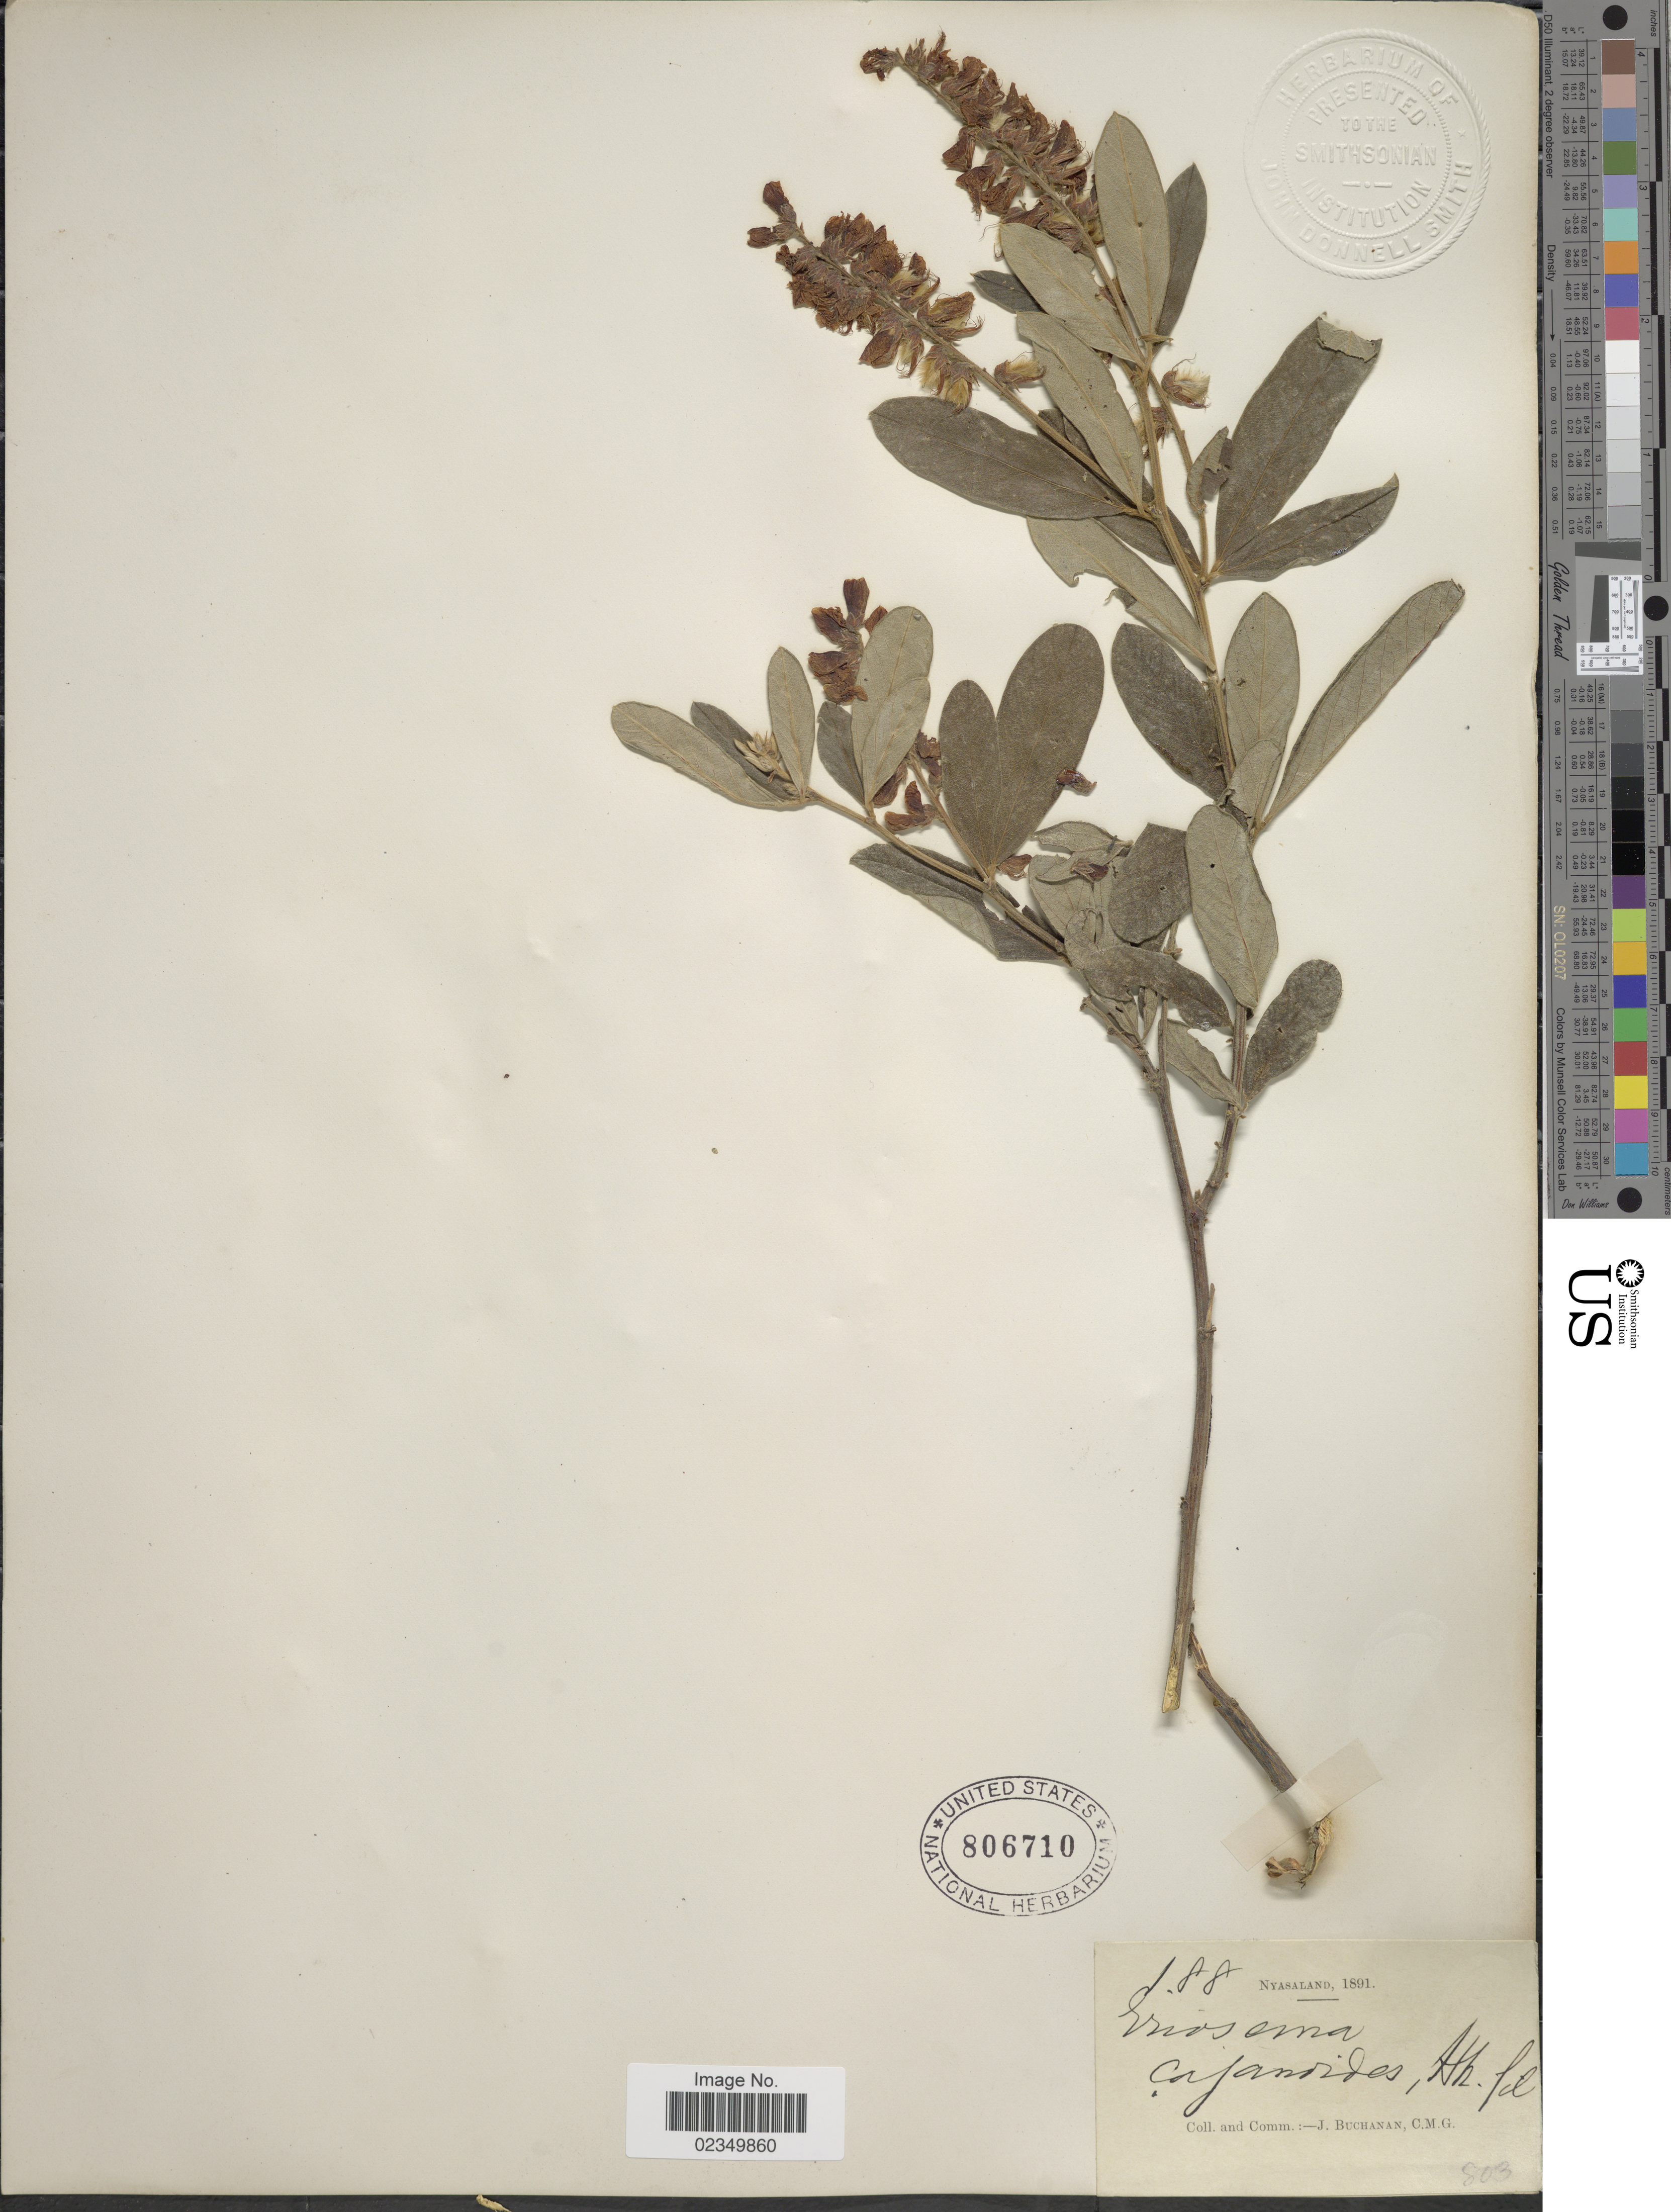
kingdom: Plantae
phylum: Tracheophyta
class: Magnoliopsida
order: Fabales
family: Fabaceae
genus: Eriosema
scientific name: Eriosema cajanoides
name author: (Guill. & Perr.) Hook. f.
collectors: J. Buchanan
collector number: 188/803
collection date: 1891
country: Malawi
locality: Nyasaland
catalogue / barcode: US 806710